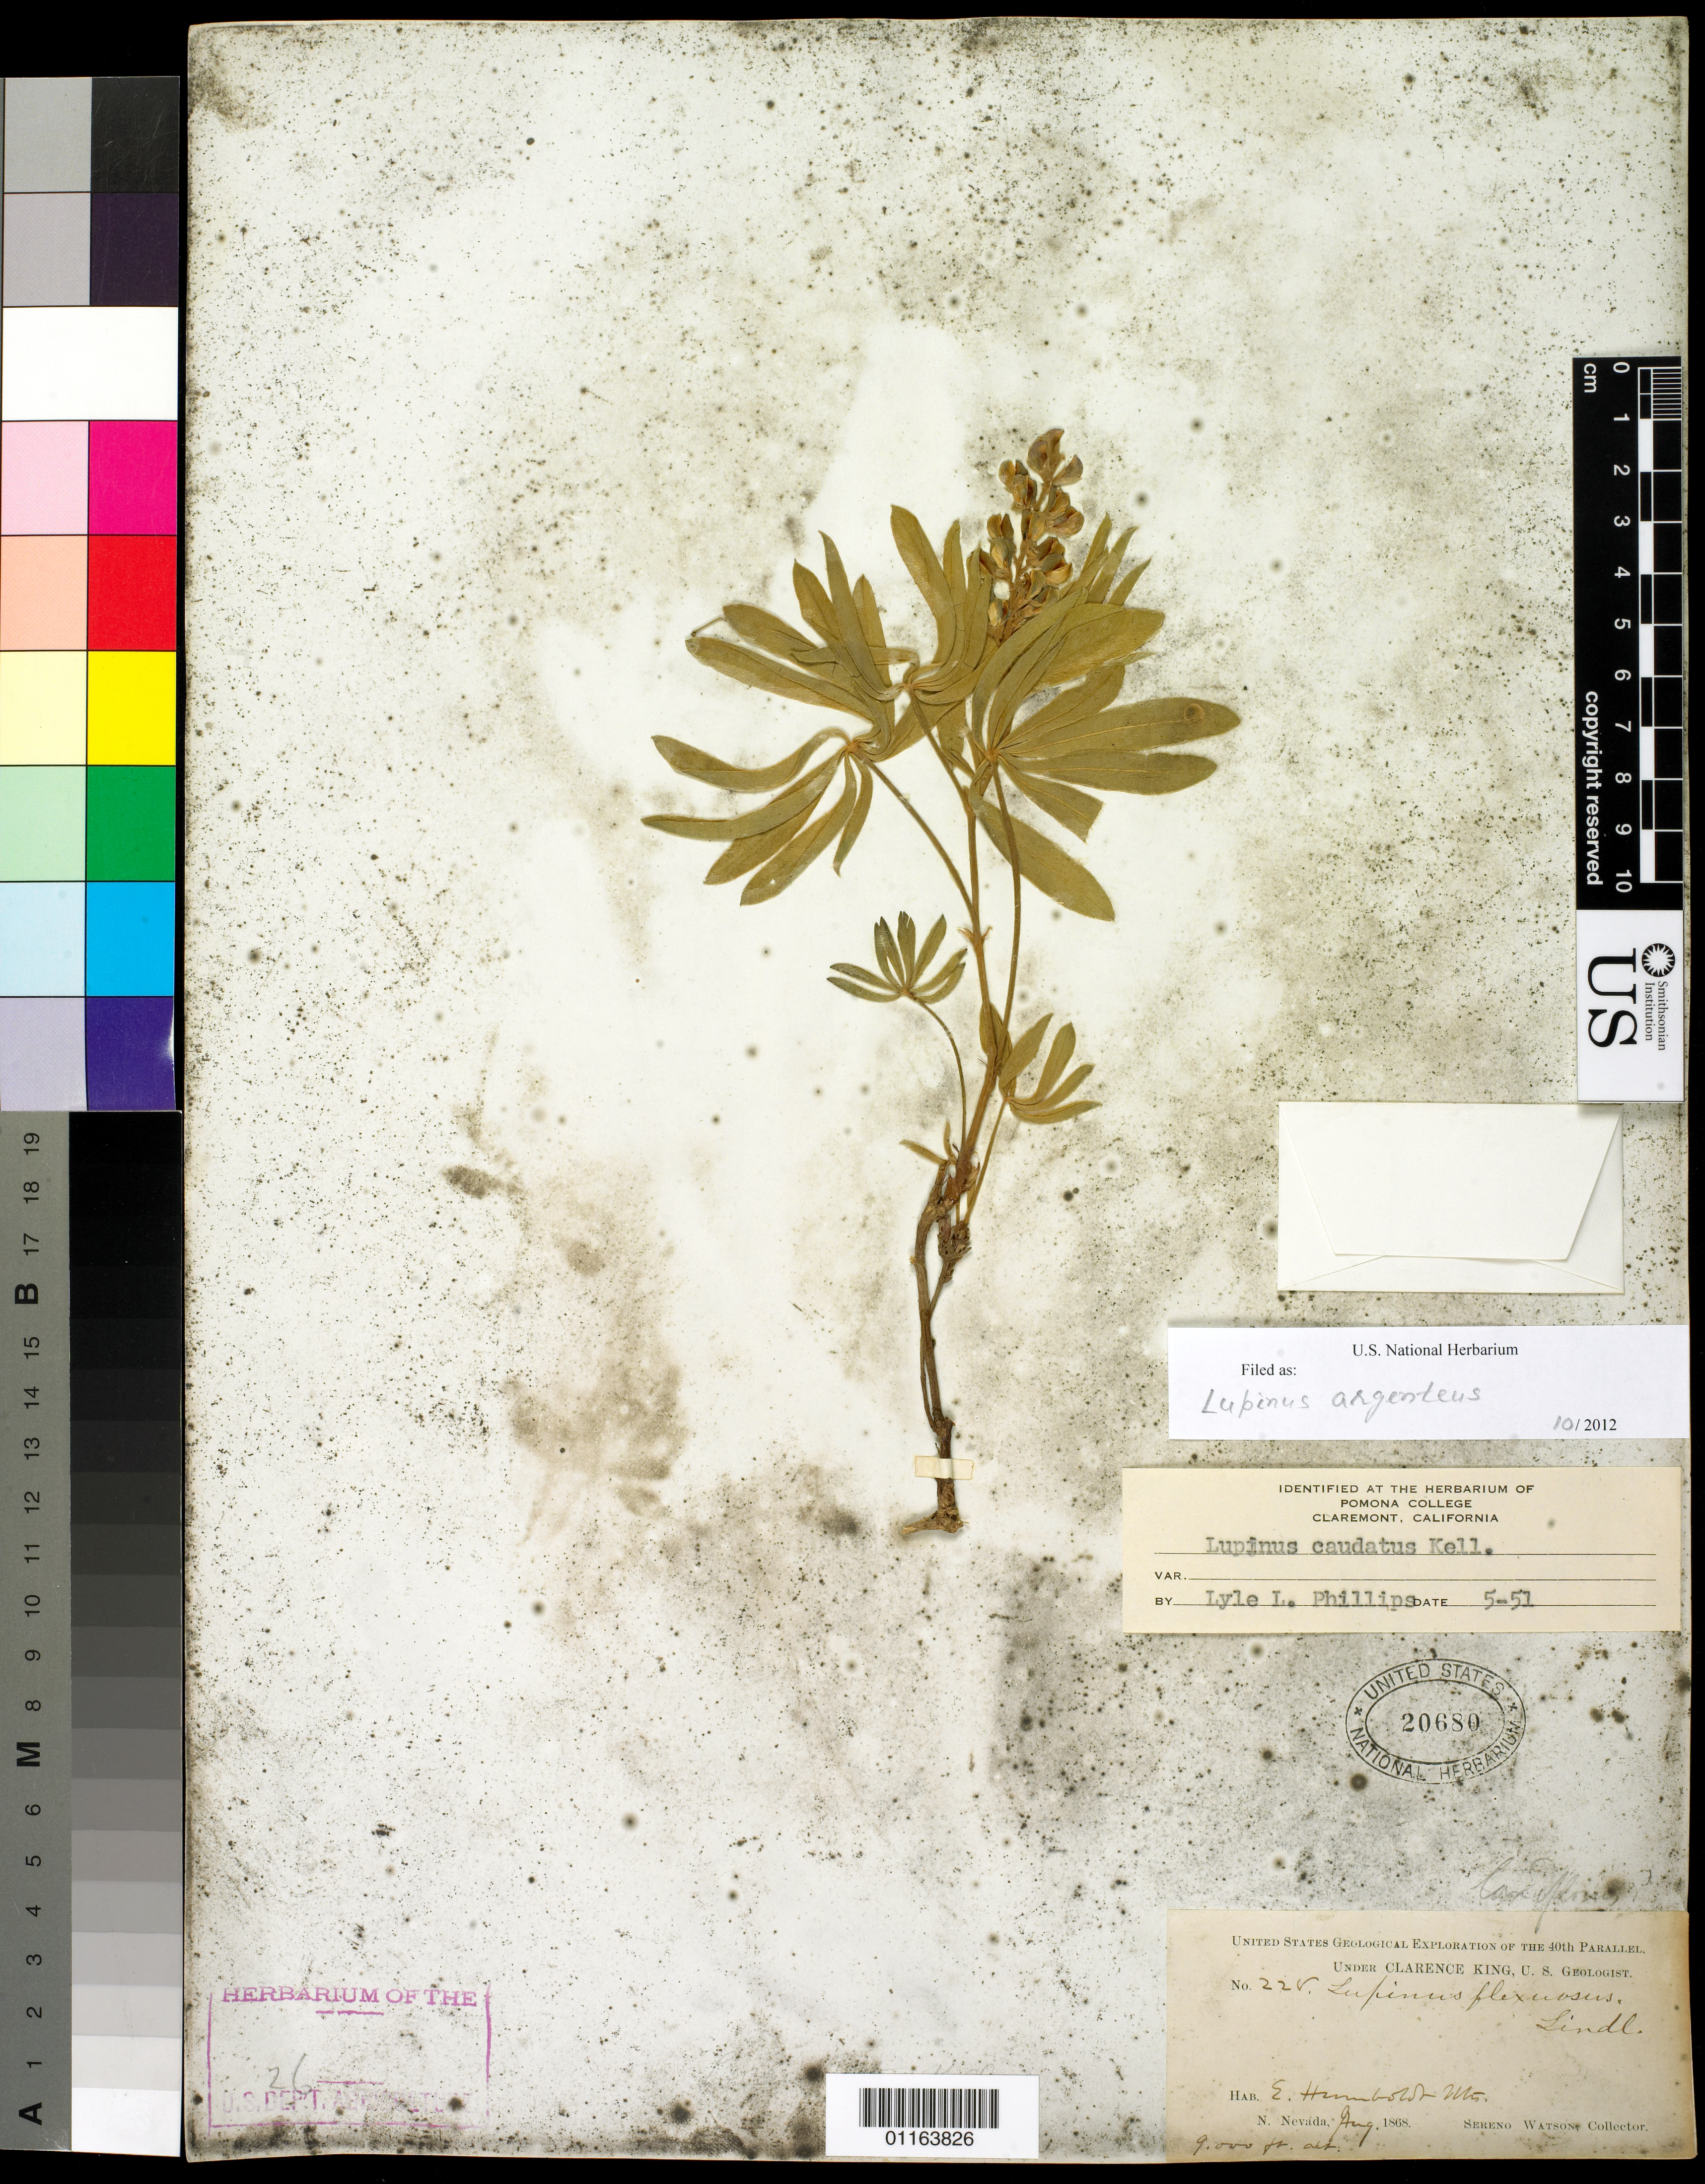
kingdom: Plantae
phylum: Tracheophyta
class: Magnoliopsida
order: Fabales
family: Fabaceae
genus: Lupinus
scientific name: Lupinus caudatus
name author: Kellogg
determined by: Phillips, L. Ll.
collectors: S. Watson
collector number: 228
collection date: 1868-08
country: United States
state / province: Nevada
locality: E. Humboldt Mts., N. Nevada.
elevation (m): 2743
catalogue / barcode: US 20680